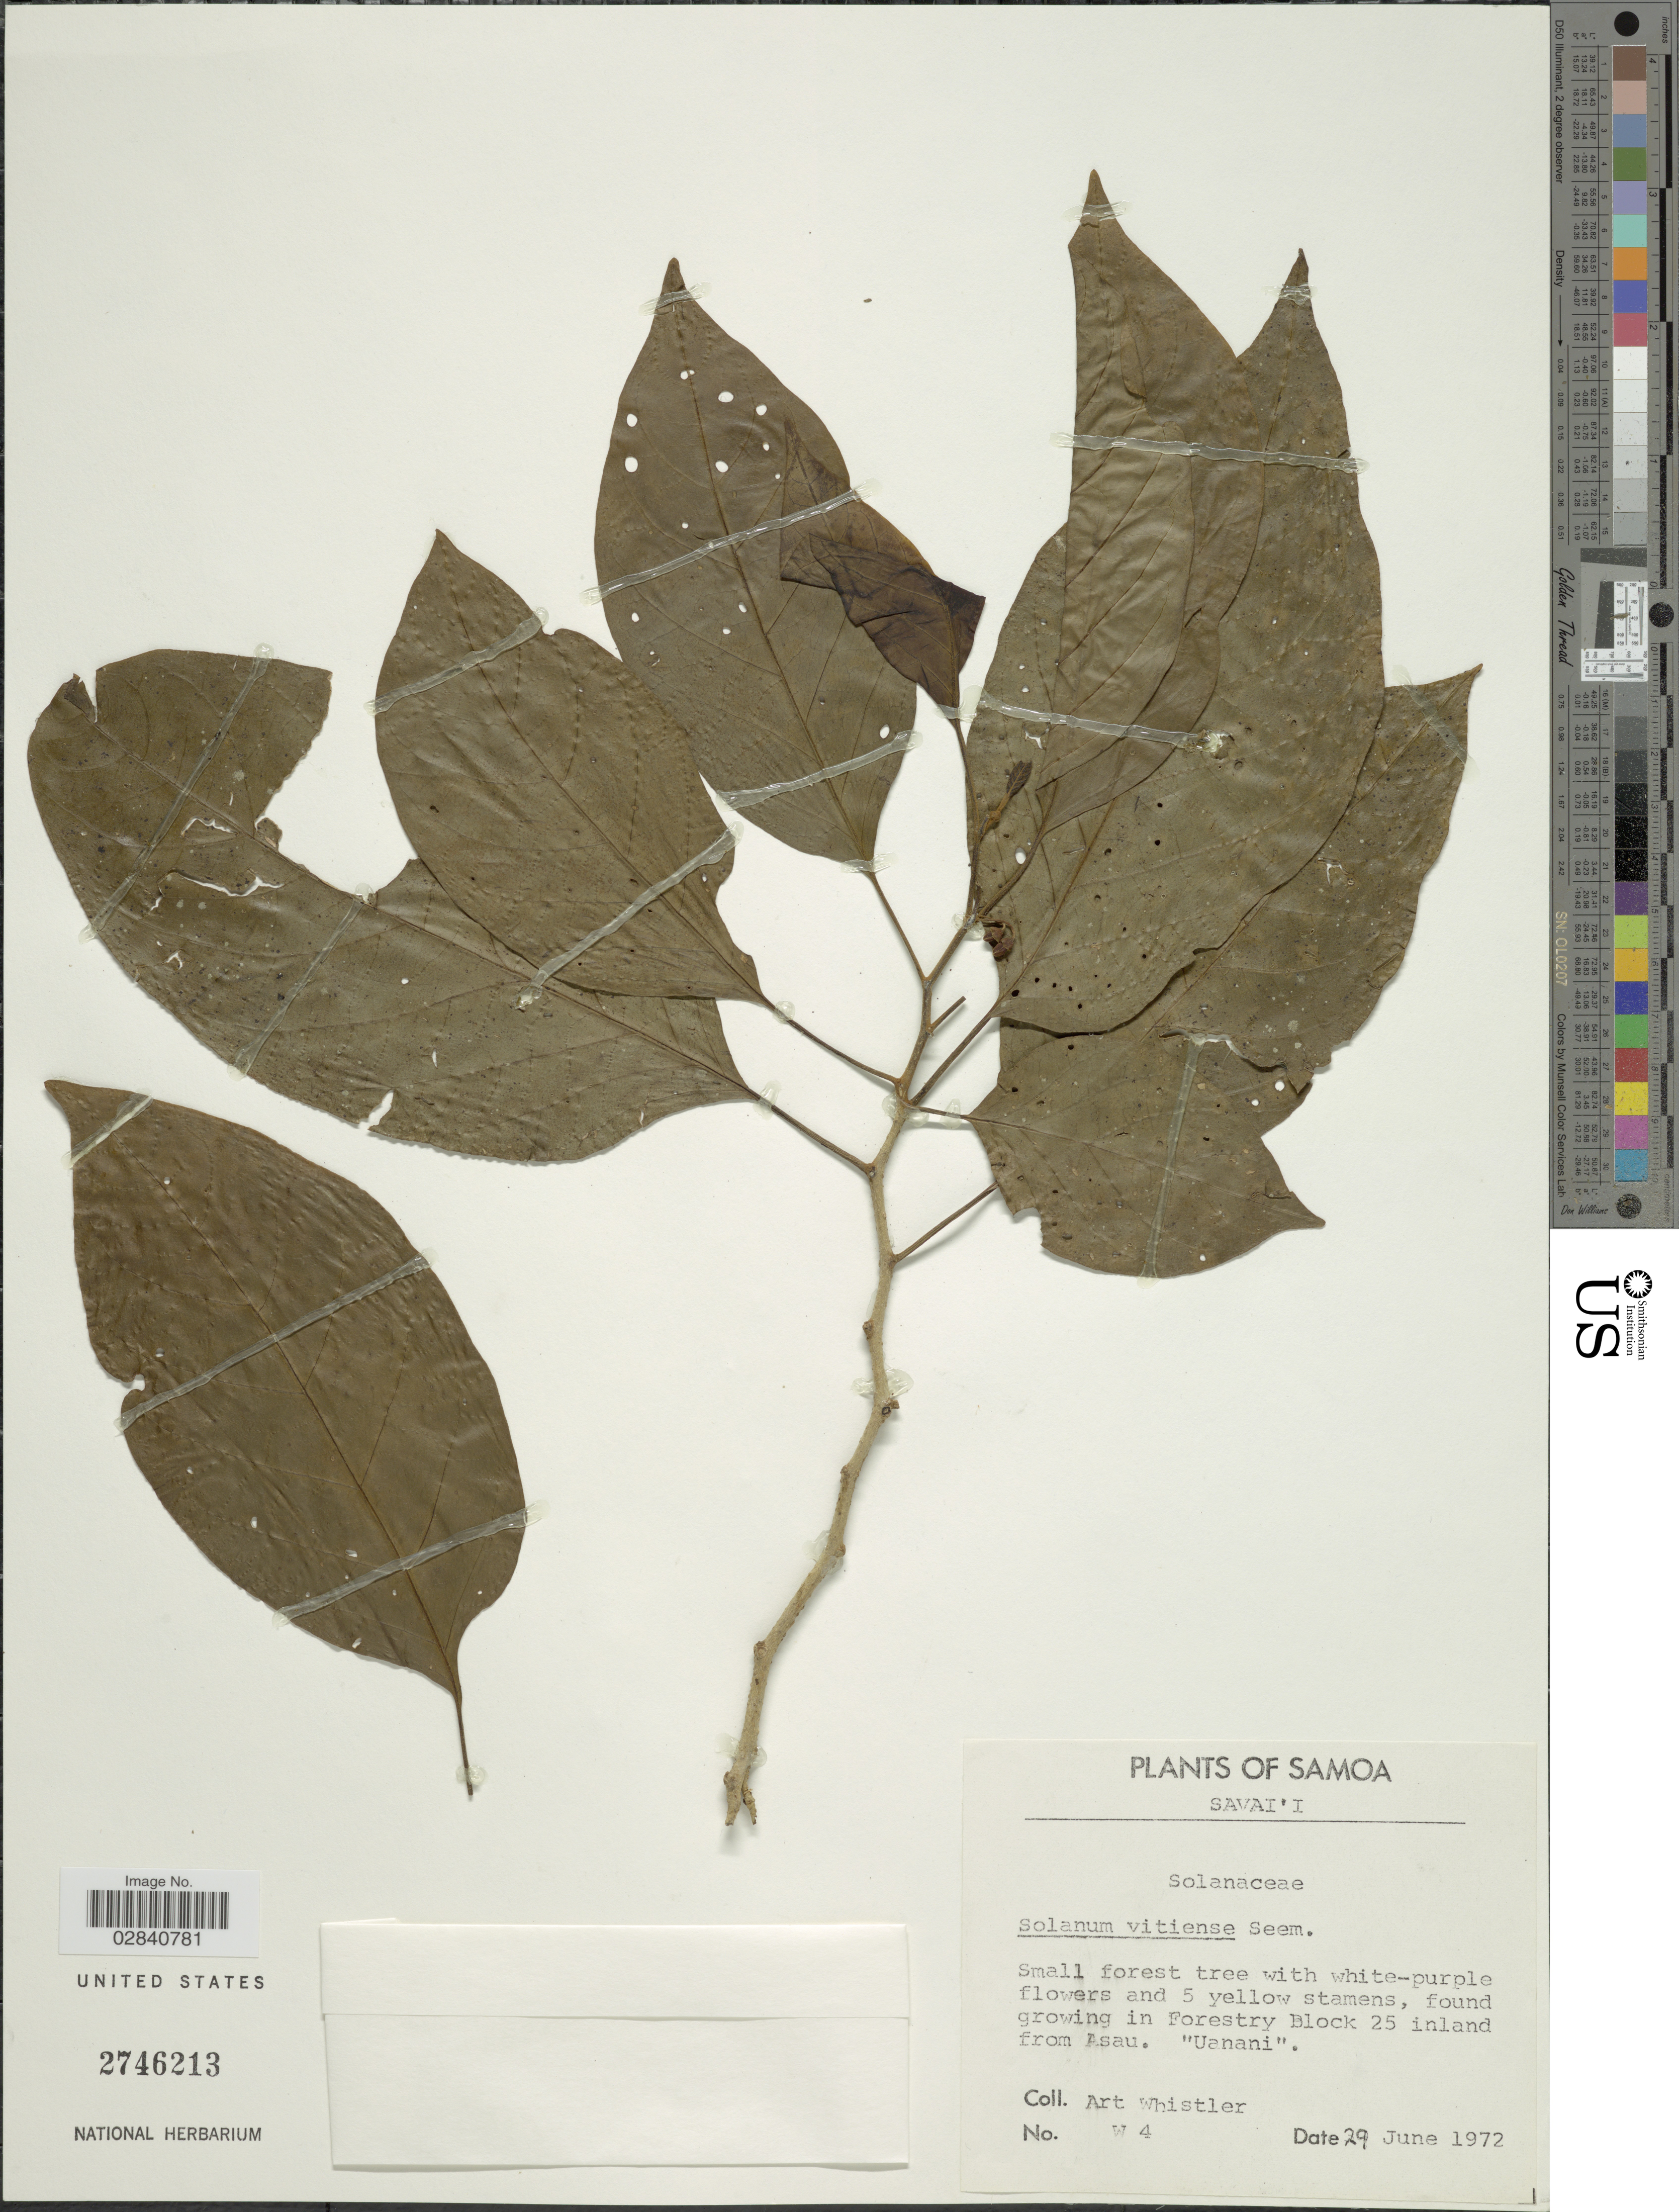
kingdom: Plantae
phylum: Tracheophyta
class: Magnoliopsida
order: Solanales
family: Solanaceae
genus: Lycianthes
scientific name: Lycianthes vitiensis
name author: (Seem.) A.R. Bean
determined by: Knapp, S. D.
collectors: A. Whistler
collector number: W4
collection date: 1972-06-29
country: Samoa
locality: Samoa. Savai'i. Found growing in Forestry Block 25 inland from Asau. "Uanani".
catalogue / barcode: US 2746213